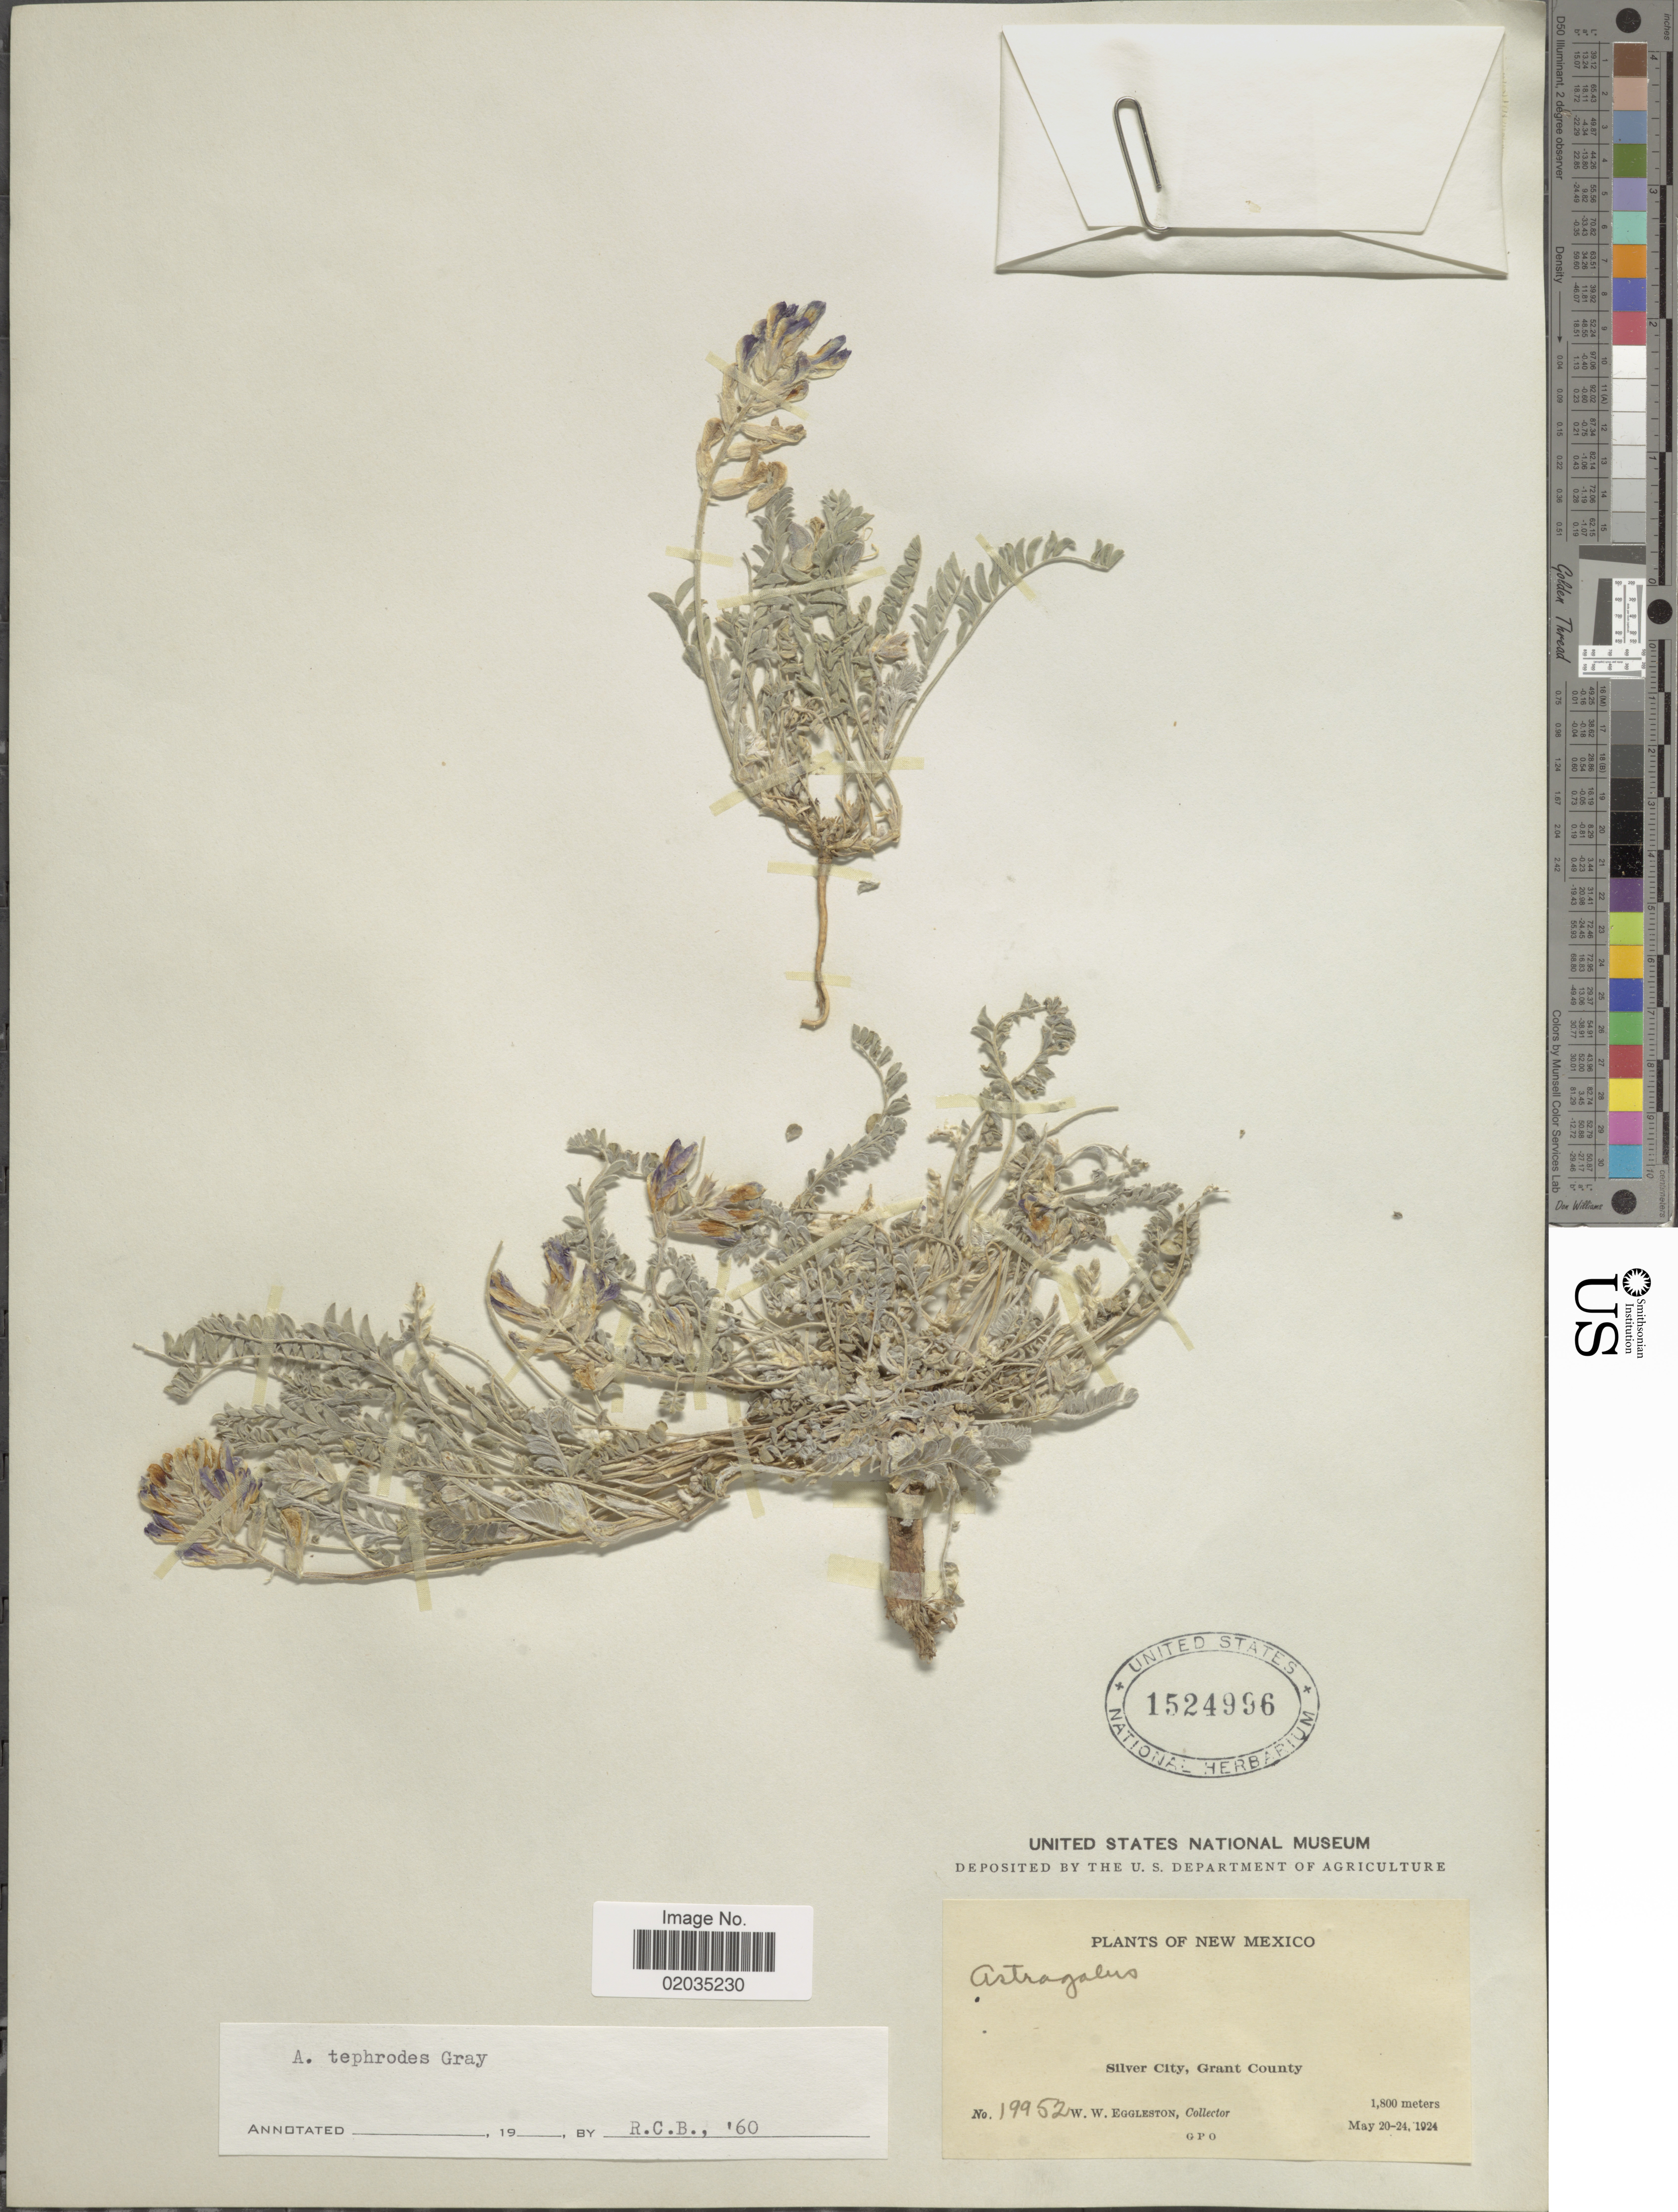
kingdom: Plantae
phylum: Tracheophyta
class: Magnoliopsida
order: Fabales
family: Fabaceae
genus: Astragalus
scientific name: Astragalus tephrodes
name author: A. Gray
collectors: W. W. Eggleston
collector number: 19952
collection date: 1924-05-20/1924-05-24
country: United States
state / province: New Mexico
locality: Silver City, Grant County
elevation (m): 1800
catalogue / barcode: US 1524996